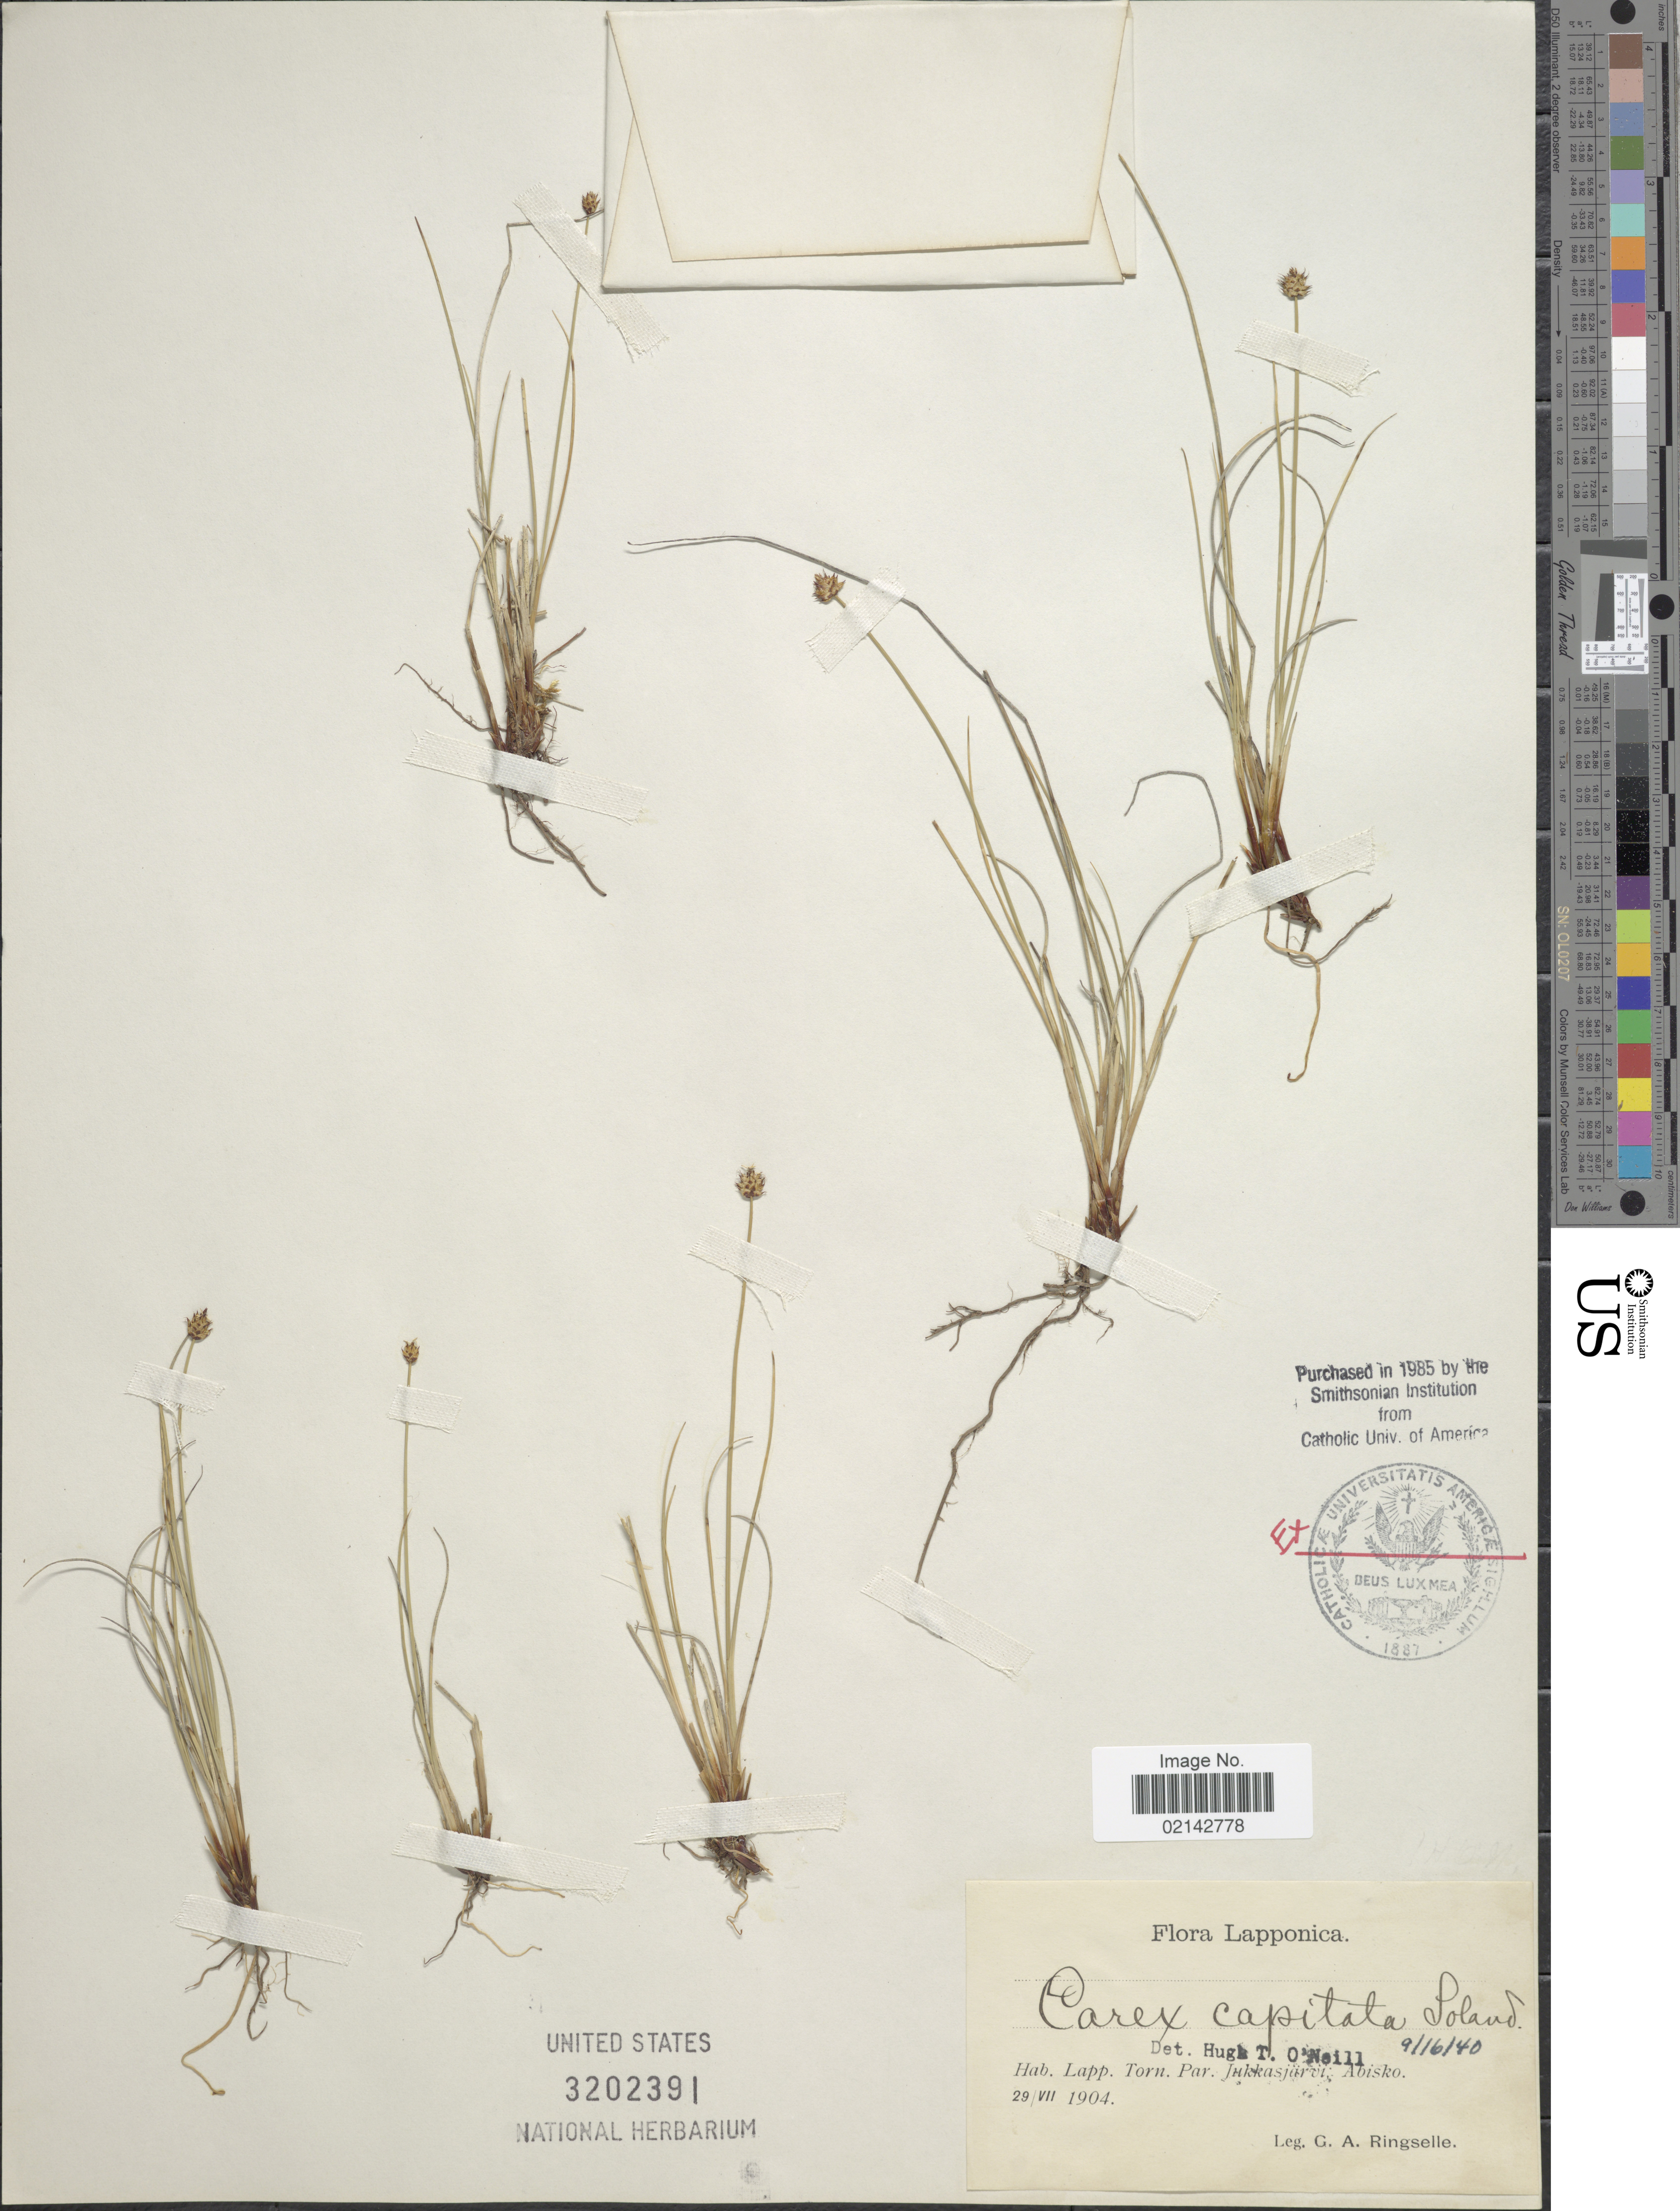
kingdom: Plantae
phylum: Tracheophyta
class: Liliopsida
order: Poales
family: Cyperaceae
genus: Carex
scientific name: Carex capitata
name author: L.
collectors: G. Ringselle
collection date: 1904-07-29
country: Sweden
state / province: Norrbotten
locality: Lapponica, Lapp. Torn. Par. Jukkasjarvi. Abisko.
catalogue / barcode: US 3202391